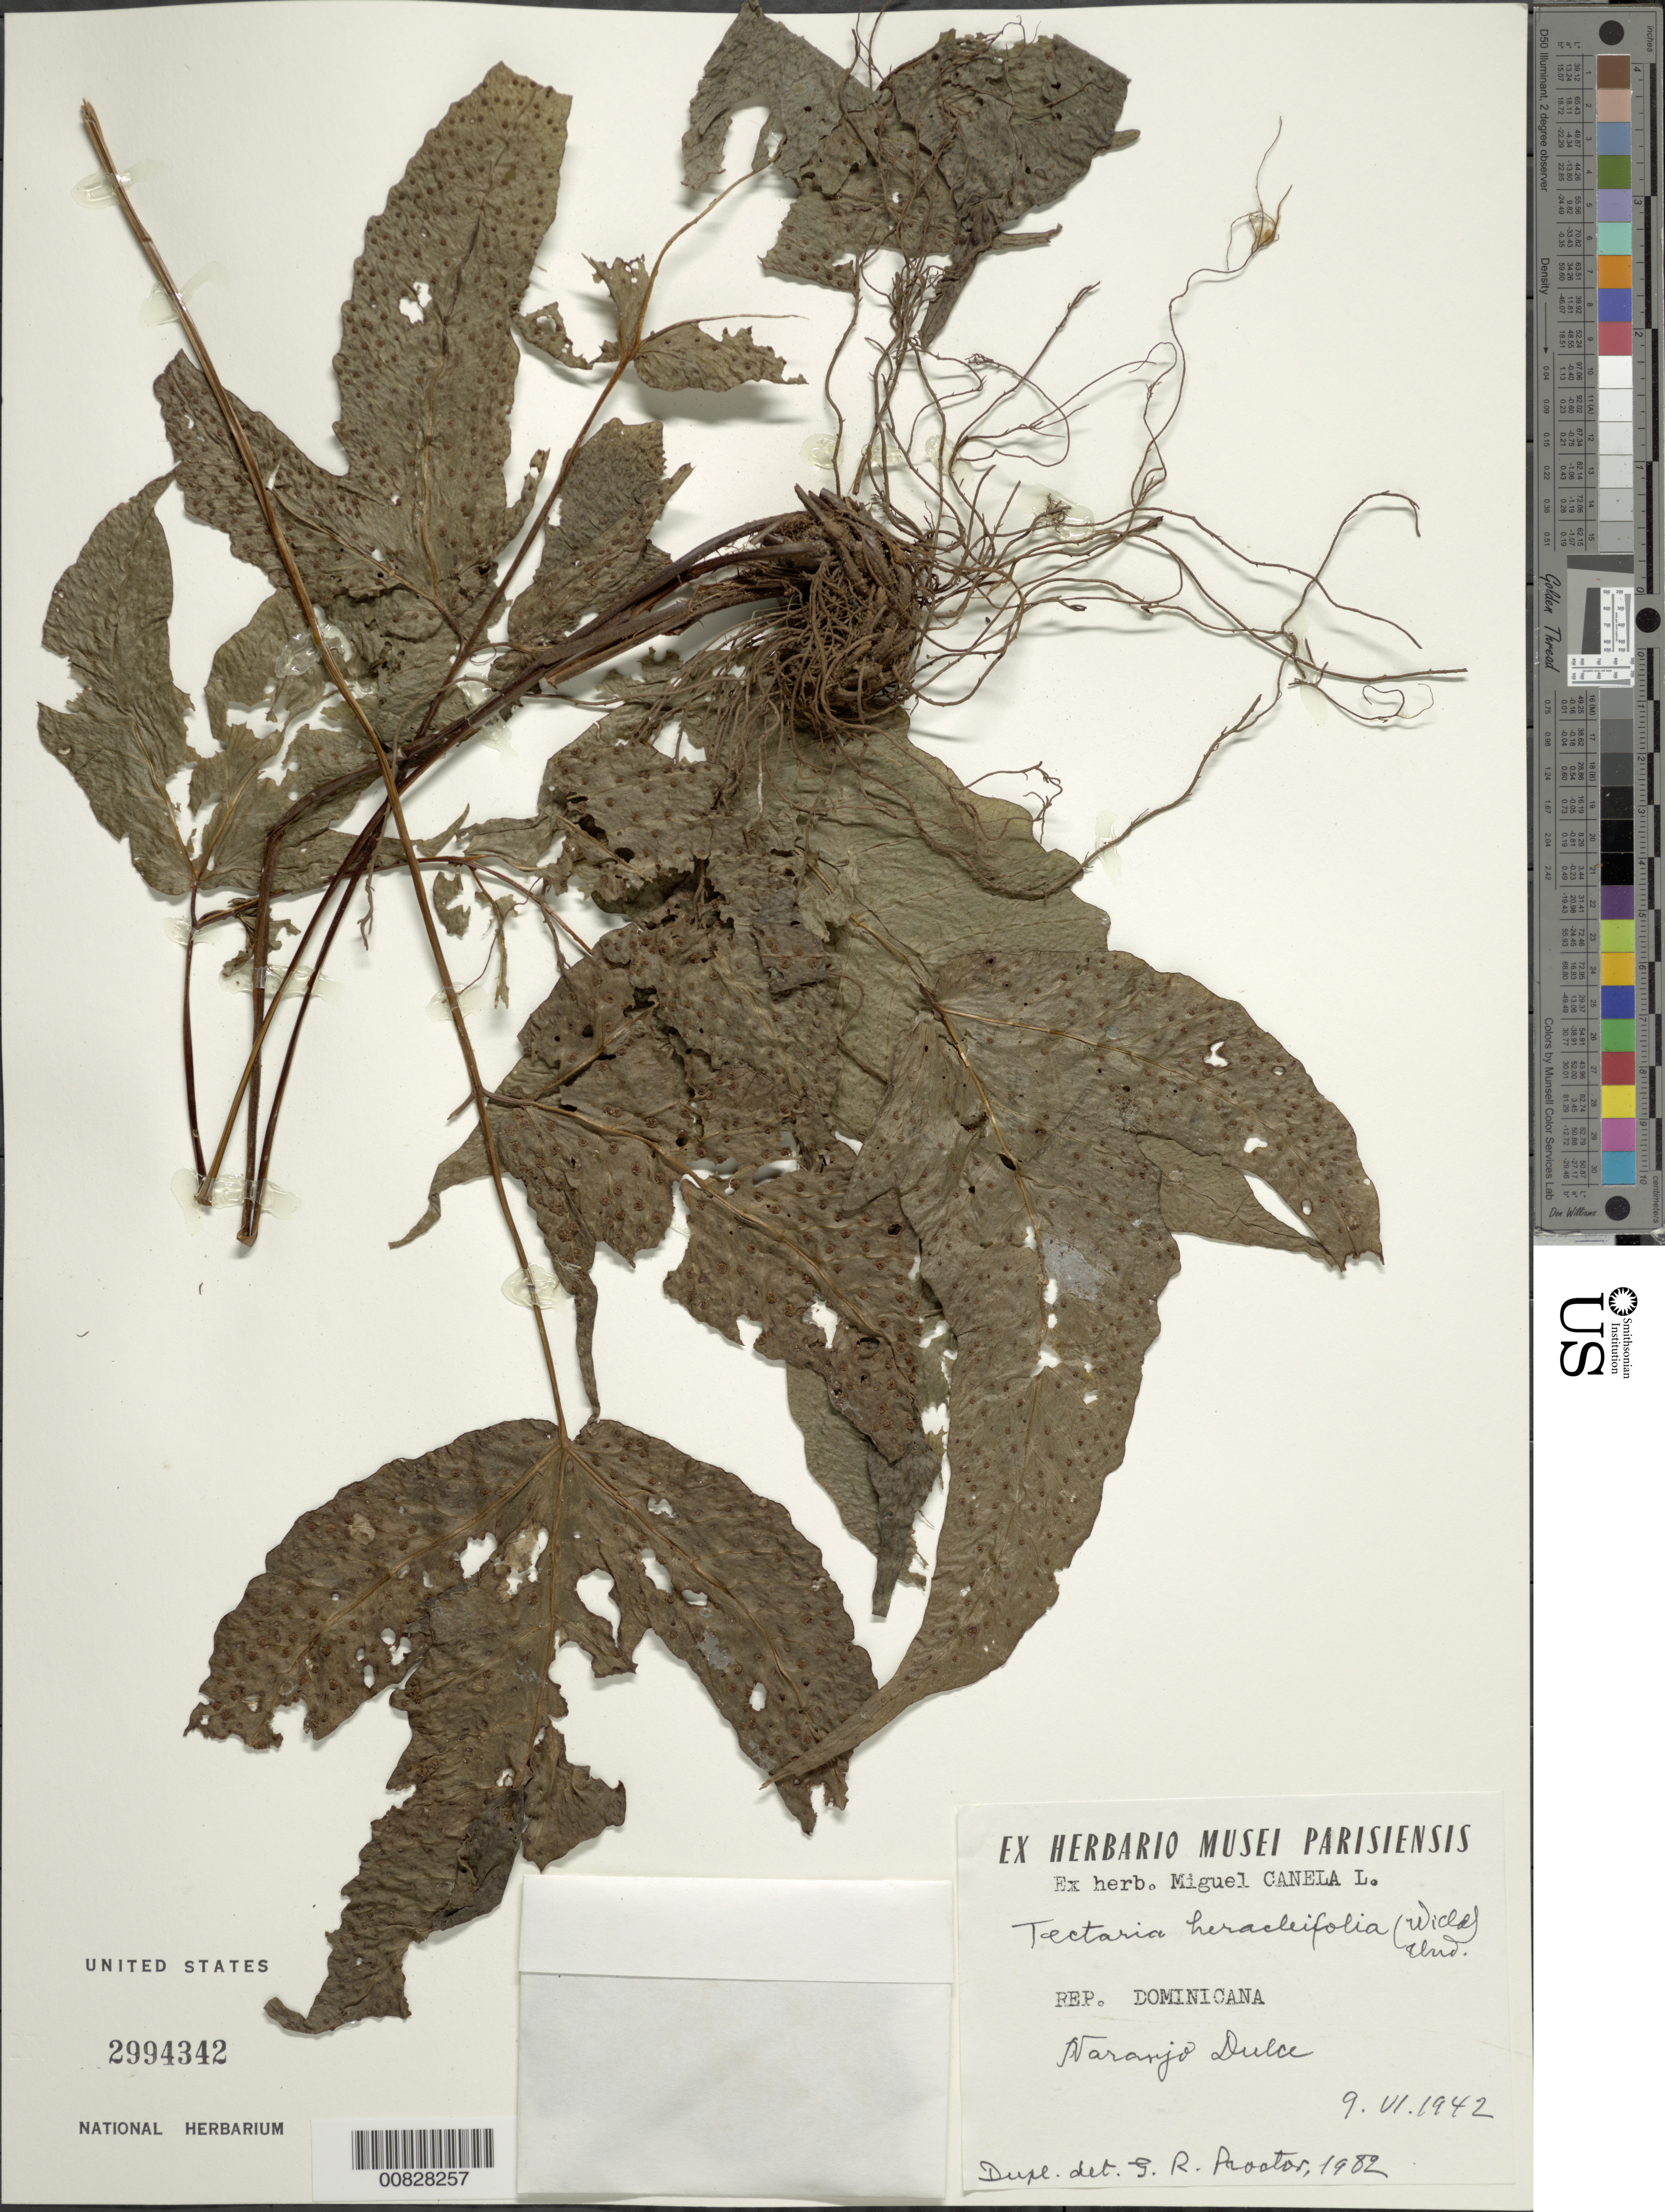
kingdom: Plantae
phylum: Tracheophyta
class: Polypodiopsida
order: Polypodiales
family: Tectariaceae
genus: Tectaria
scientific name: Tectaria heracleifolia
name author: (Willd.) Underw.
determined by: Proctor, G. R.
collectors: M. Canela Lazaro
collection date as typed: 09 Jul 1942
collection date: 1942-07-09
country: Dominican Republic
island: Hispaniola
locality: Naranjo Dulce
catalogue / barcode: US 2994342